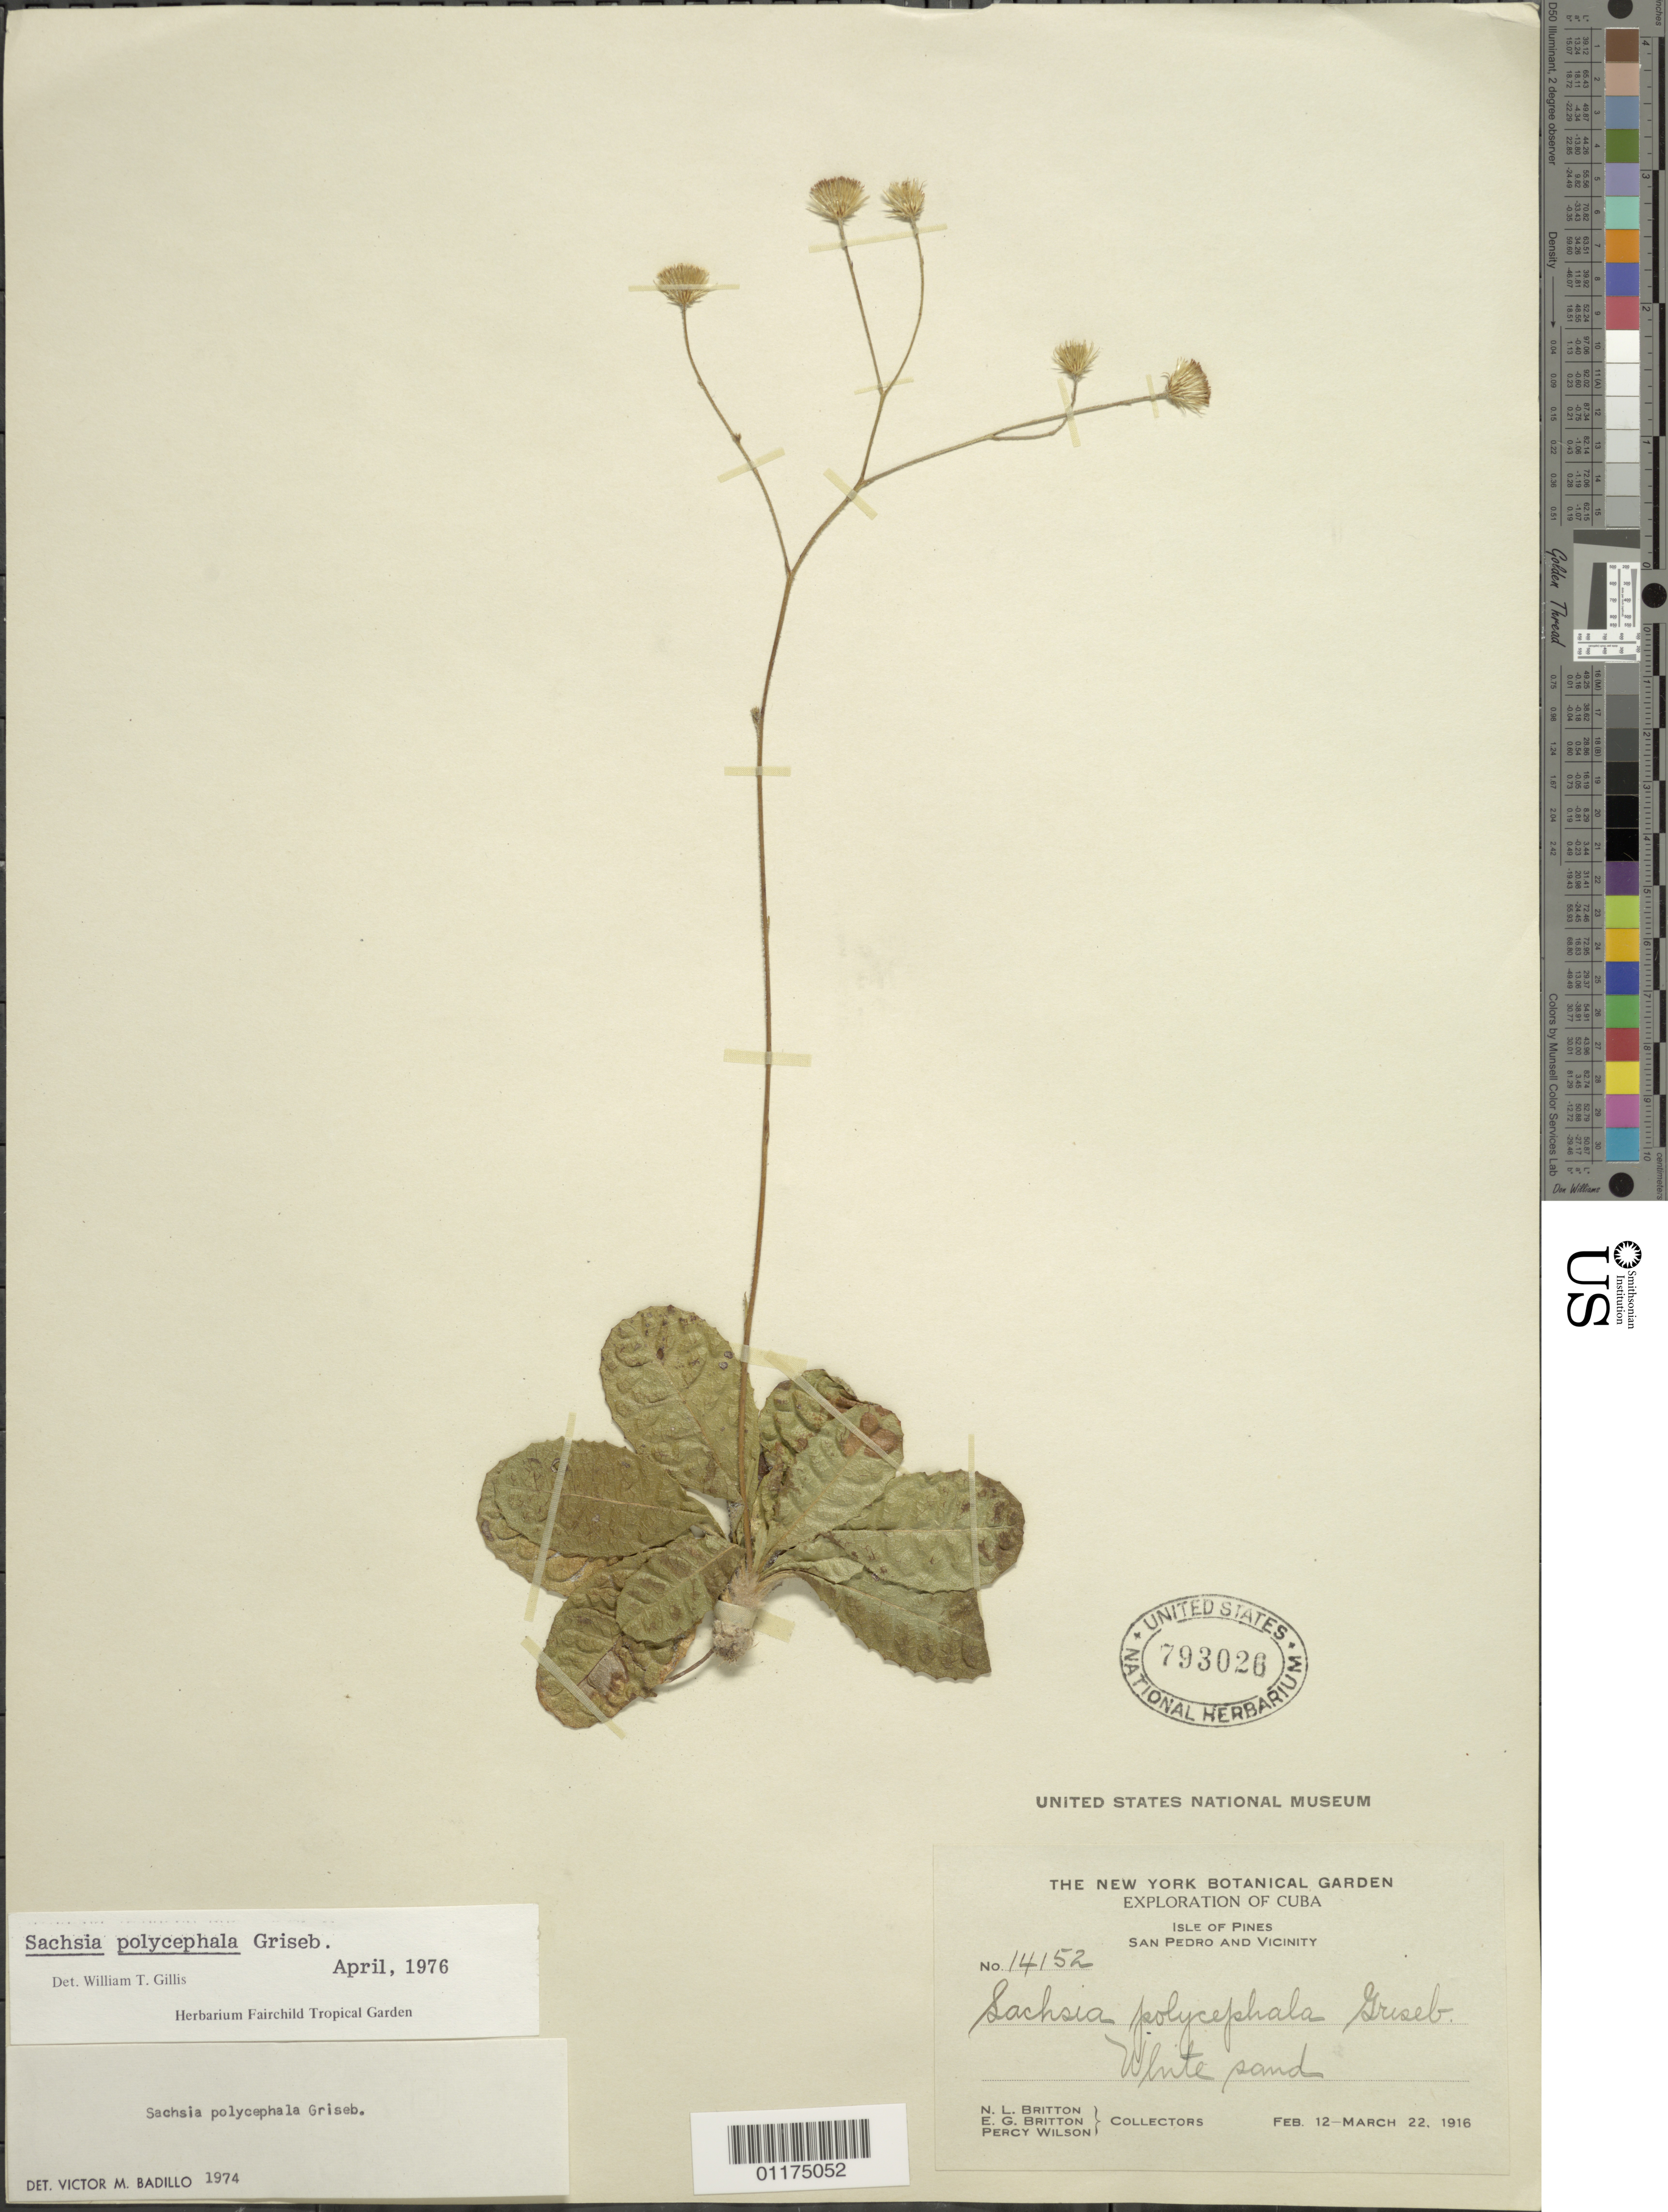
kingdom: Plantae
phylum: Tracheophyta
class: Magnoliopsida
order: Asterales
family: Asteraceae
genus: Sachsia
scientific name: Sachsia polycephala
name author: Griseb.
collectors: N. Britton, E. G. Britton & P. Wilson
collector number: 14152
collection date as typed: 12 Feb 1916 to 21 Mar 1916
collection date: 1916-02-12/1916-03-21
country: Cuba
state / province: Isla de la Juventud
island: Isla de la Juventud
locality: San Pedro and Vicinity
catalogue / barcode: US 793026